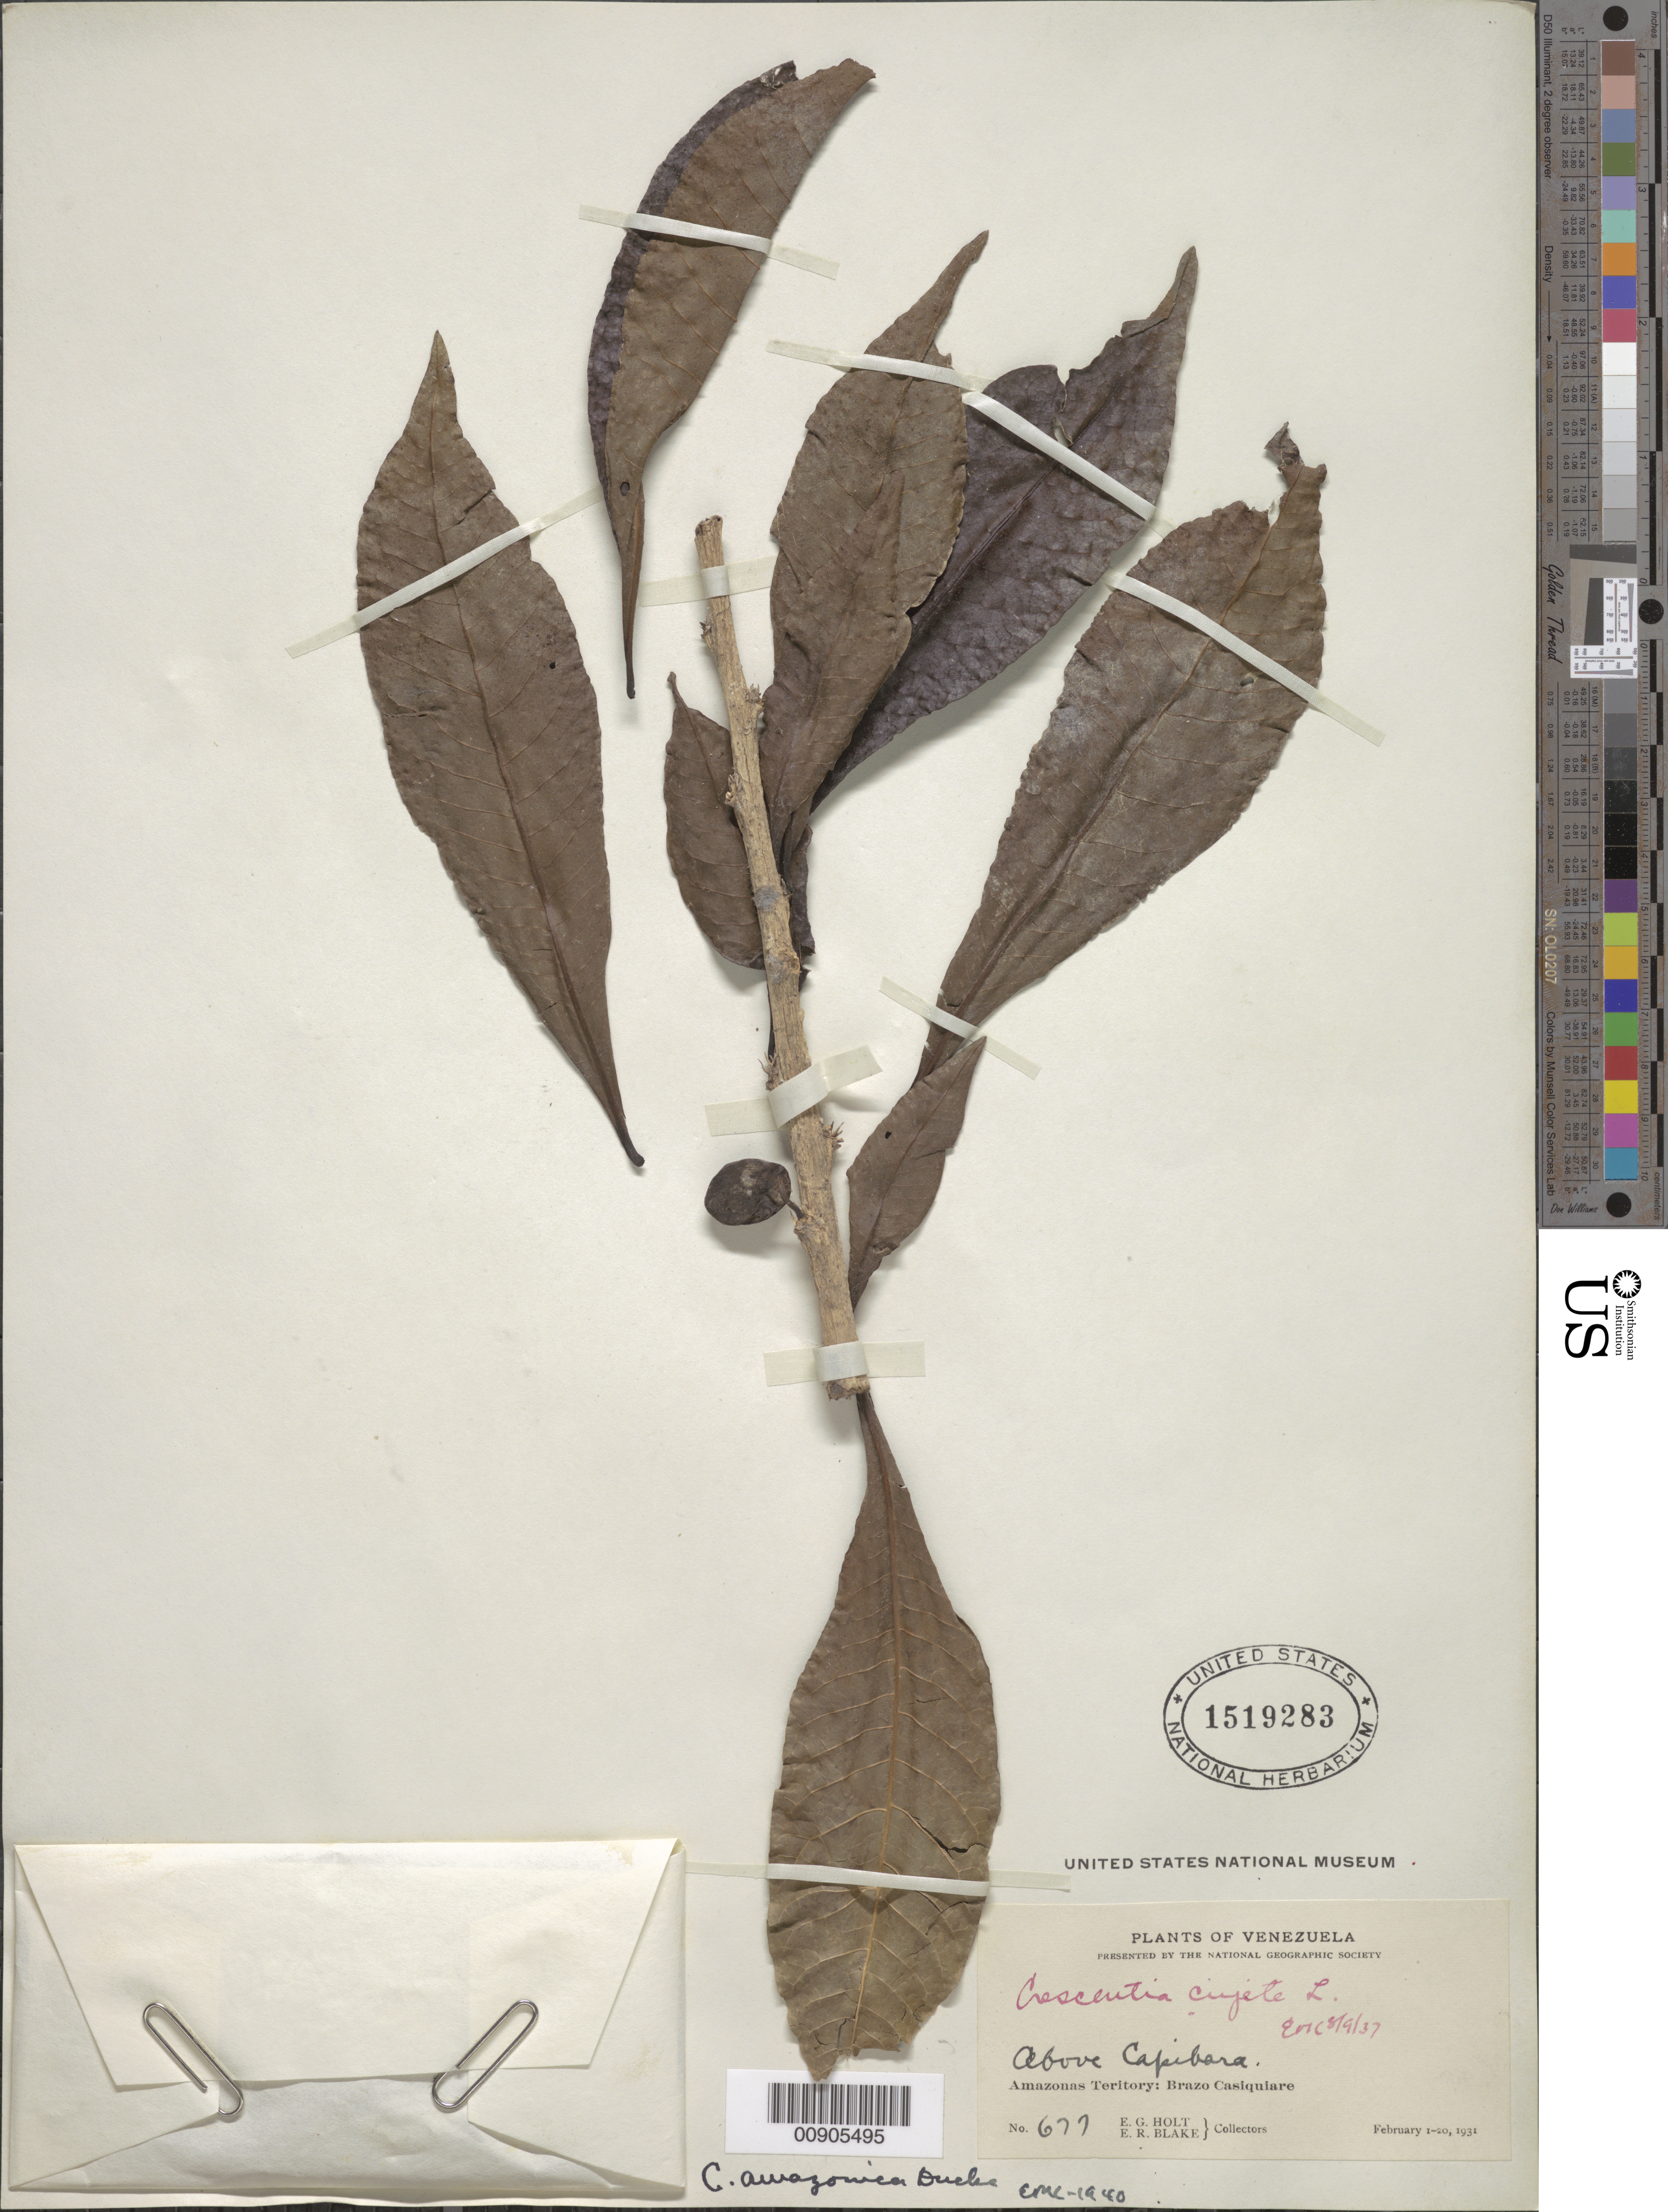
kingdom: Plantae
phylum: Tracheophyta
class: Magnoliopsida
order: Lamiales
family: Bignoniaceae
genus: Crescentia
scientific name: Crescentia amazonica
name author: Ducke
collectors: E. Holt & E. R. Blake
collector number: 677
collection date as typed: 1-Feb-31 to 20-Feb-31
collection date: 1931-02-01/1931-02-20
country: Venezuela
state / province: Amazonas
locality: Brazo Casiquiare, above Capibara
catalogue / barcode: US 1519283